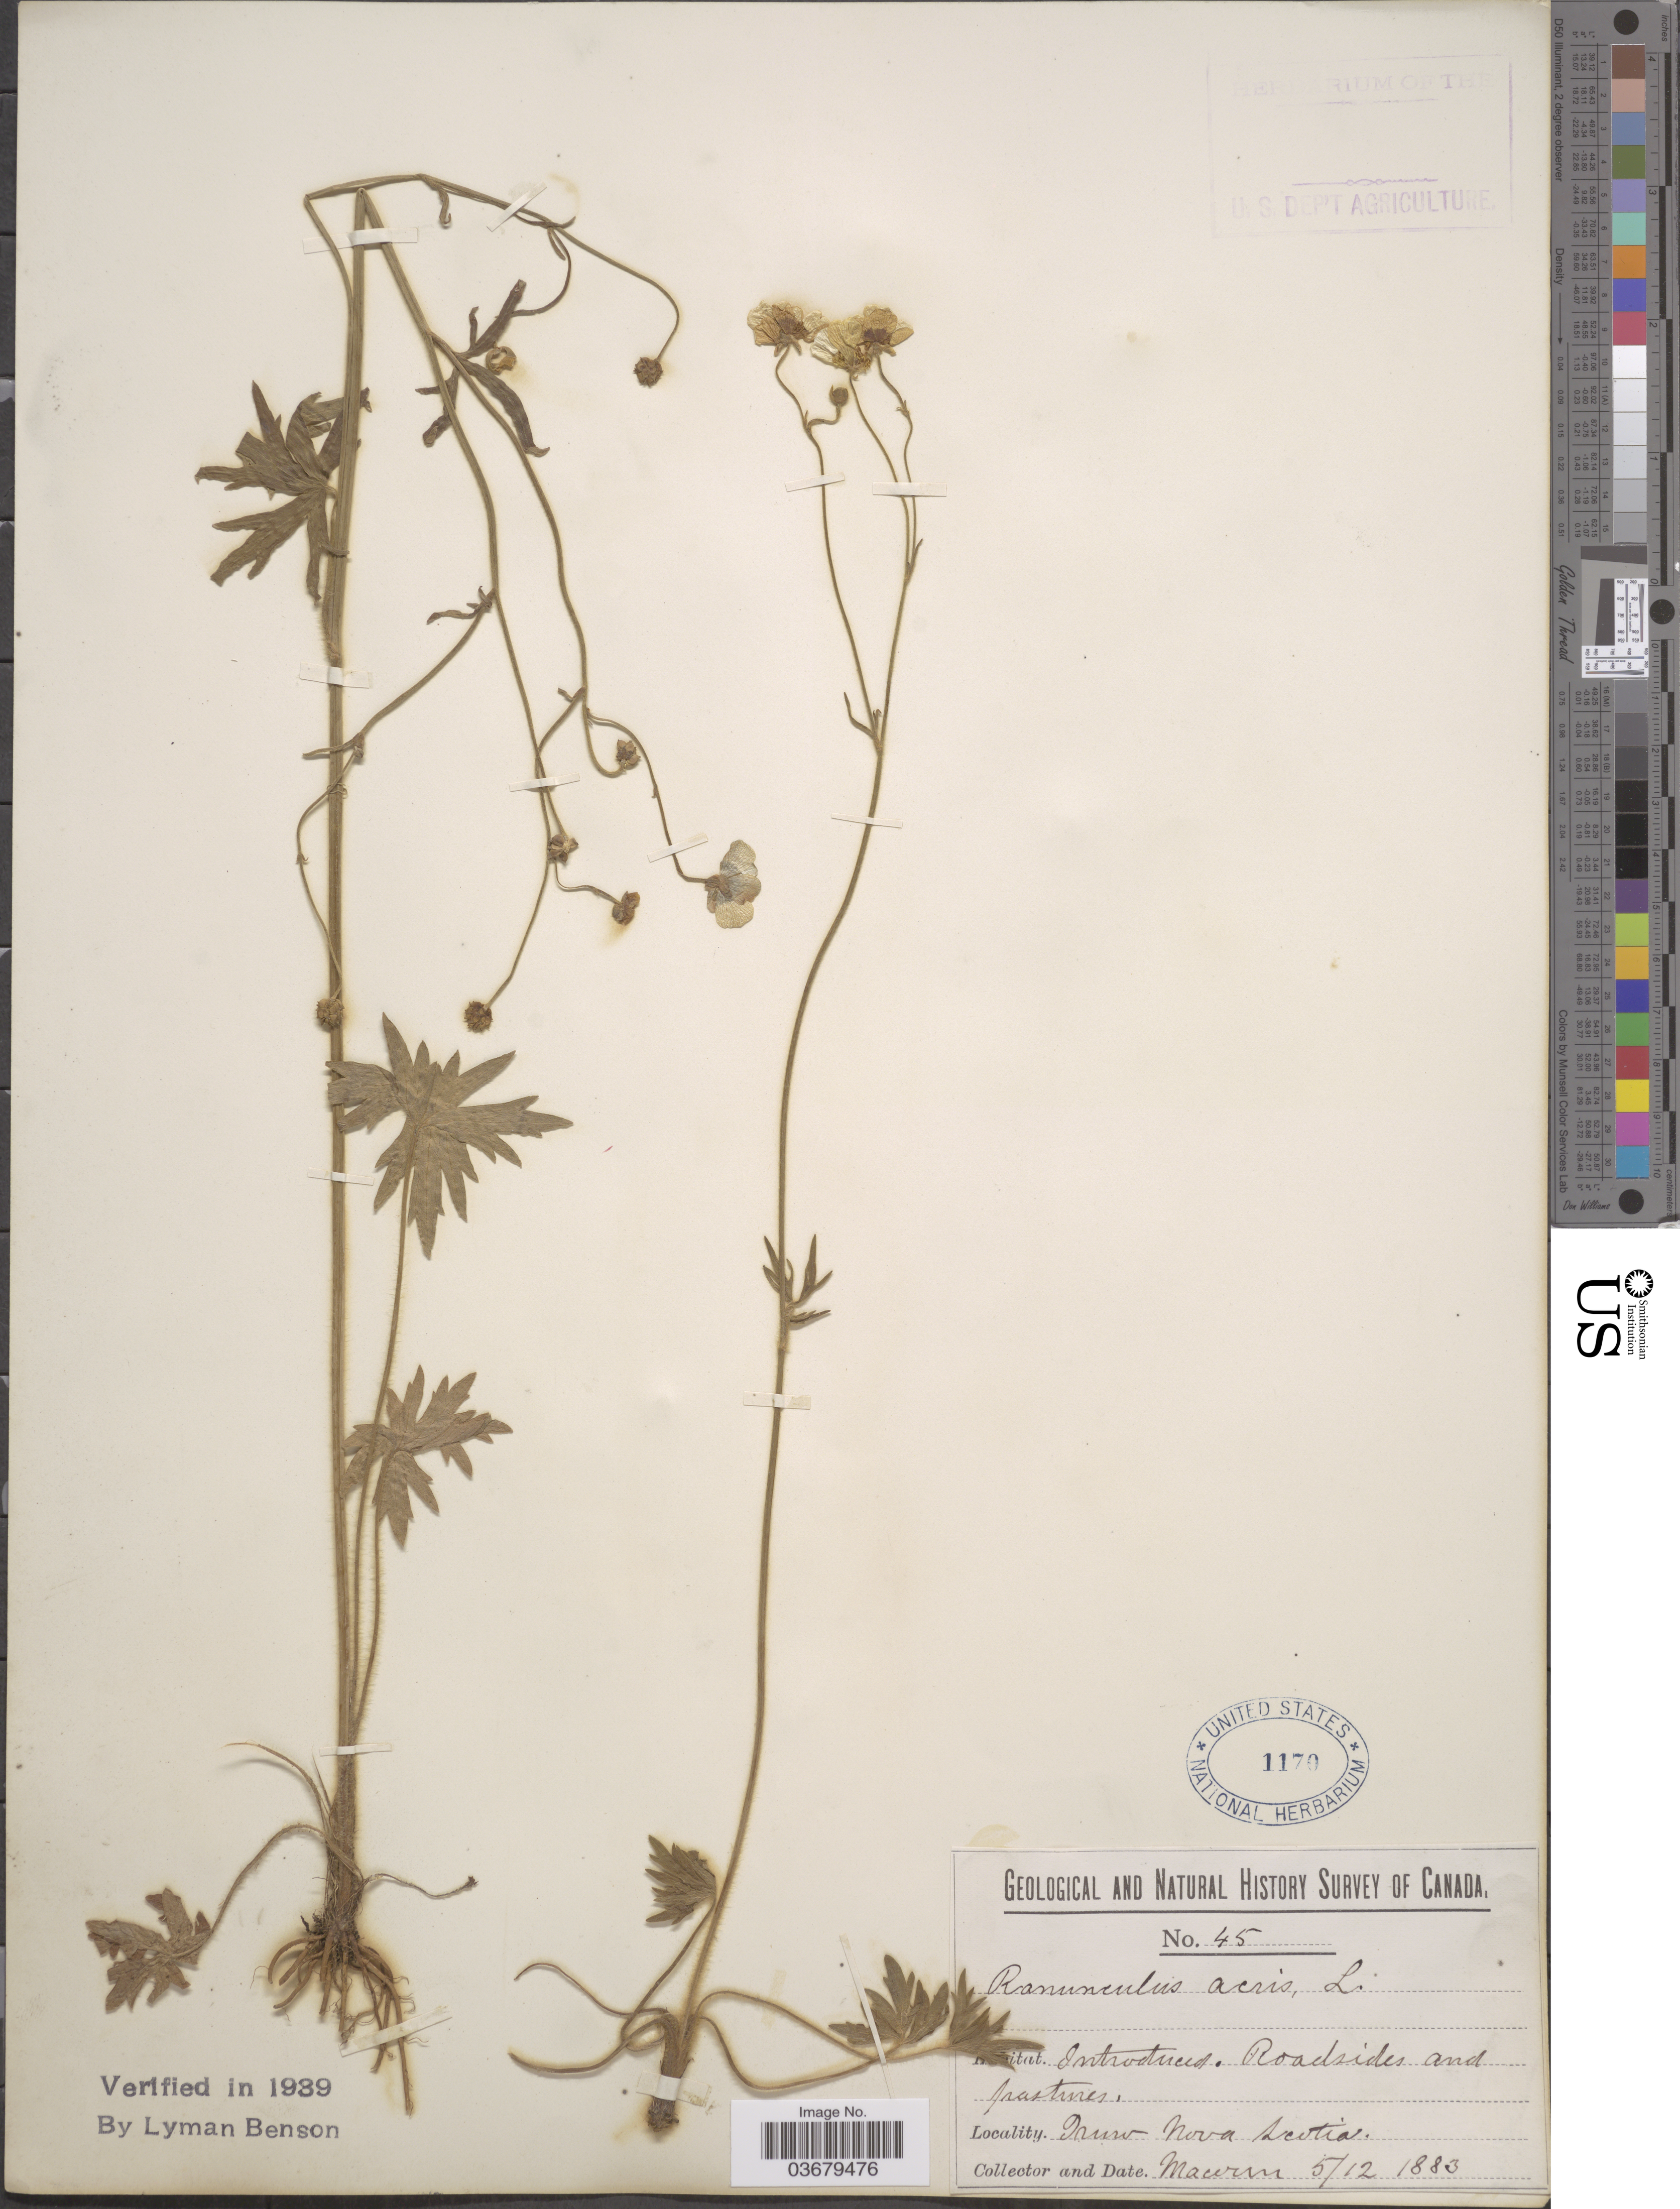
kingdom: Plantae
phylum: Tracheophyta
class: Magnoliopsida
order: Ranunculales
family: Ranunculaceae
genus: Ranunculus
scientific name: Ranunculus acris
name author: L.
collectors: -- Macoun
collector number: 45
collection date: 1883-05-12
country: Canada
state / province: Nova Scotia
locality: Truro.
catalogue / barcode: US 1170